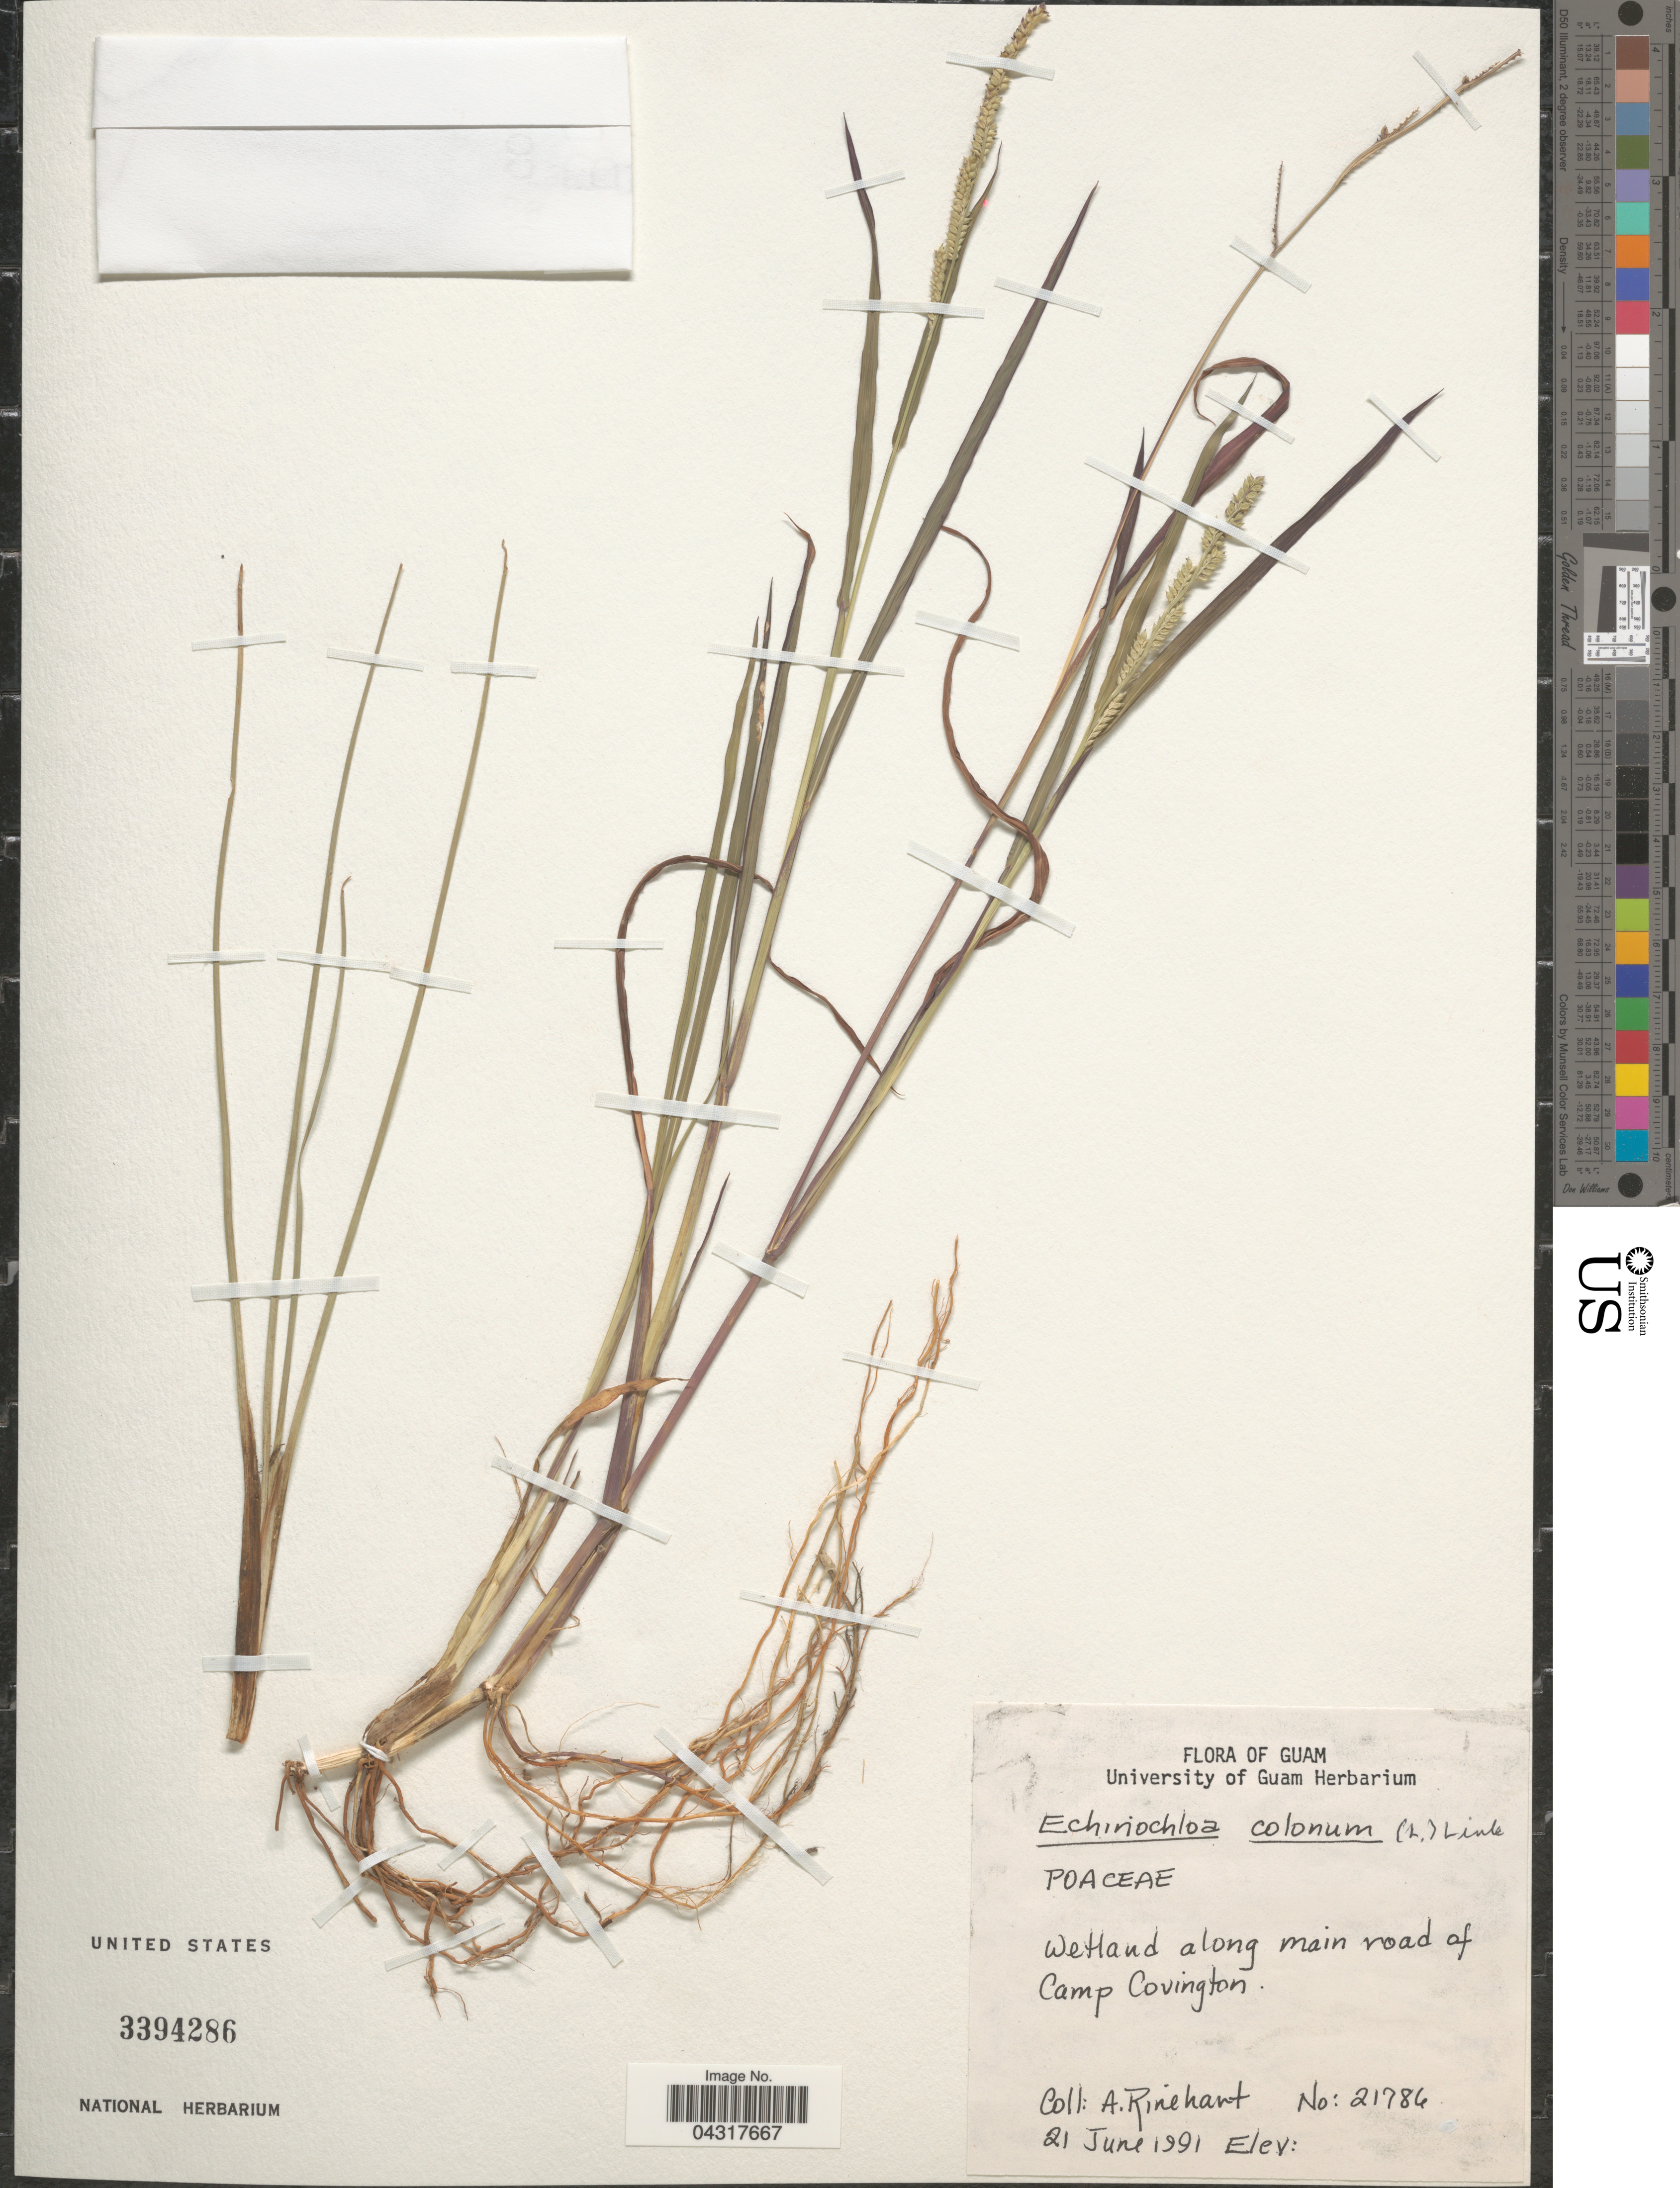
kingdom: Plantae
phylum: Tracheophyta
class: Liliopsida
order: Poales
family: Poaceae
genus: Echinochloa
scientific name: Echinochloa colona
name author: (L.) Link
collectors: A. Rinehart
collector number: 21786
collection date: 1991-06-21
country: Guam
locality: WeHaud along main road of Camp Covington.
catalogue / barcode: US 3394286